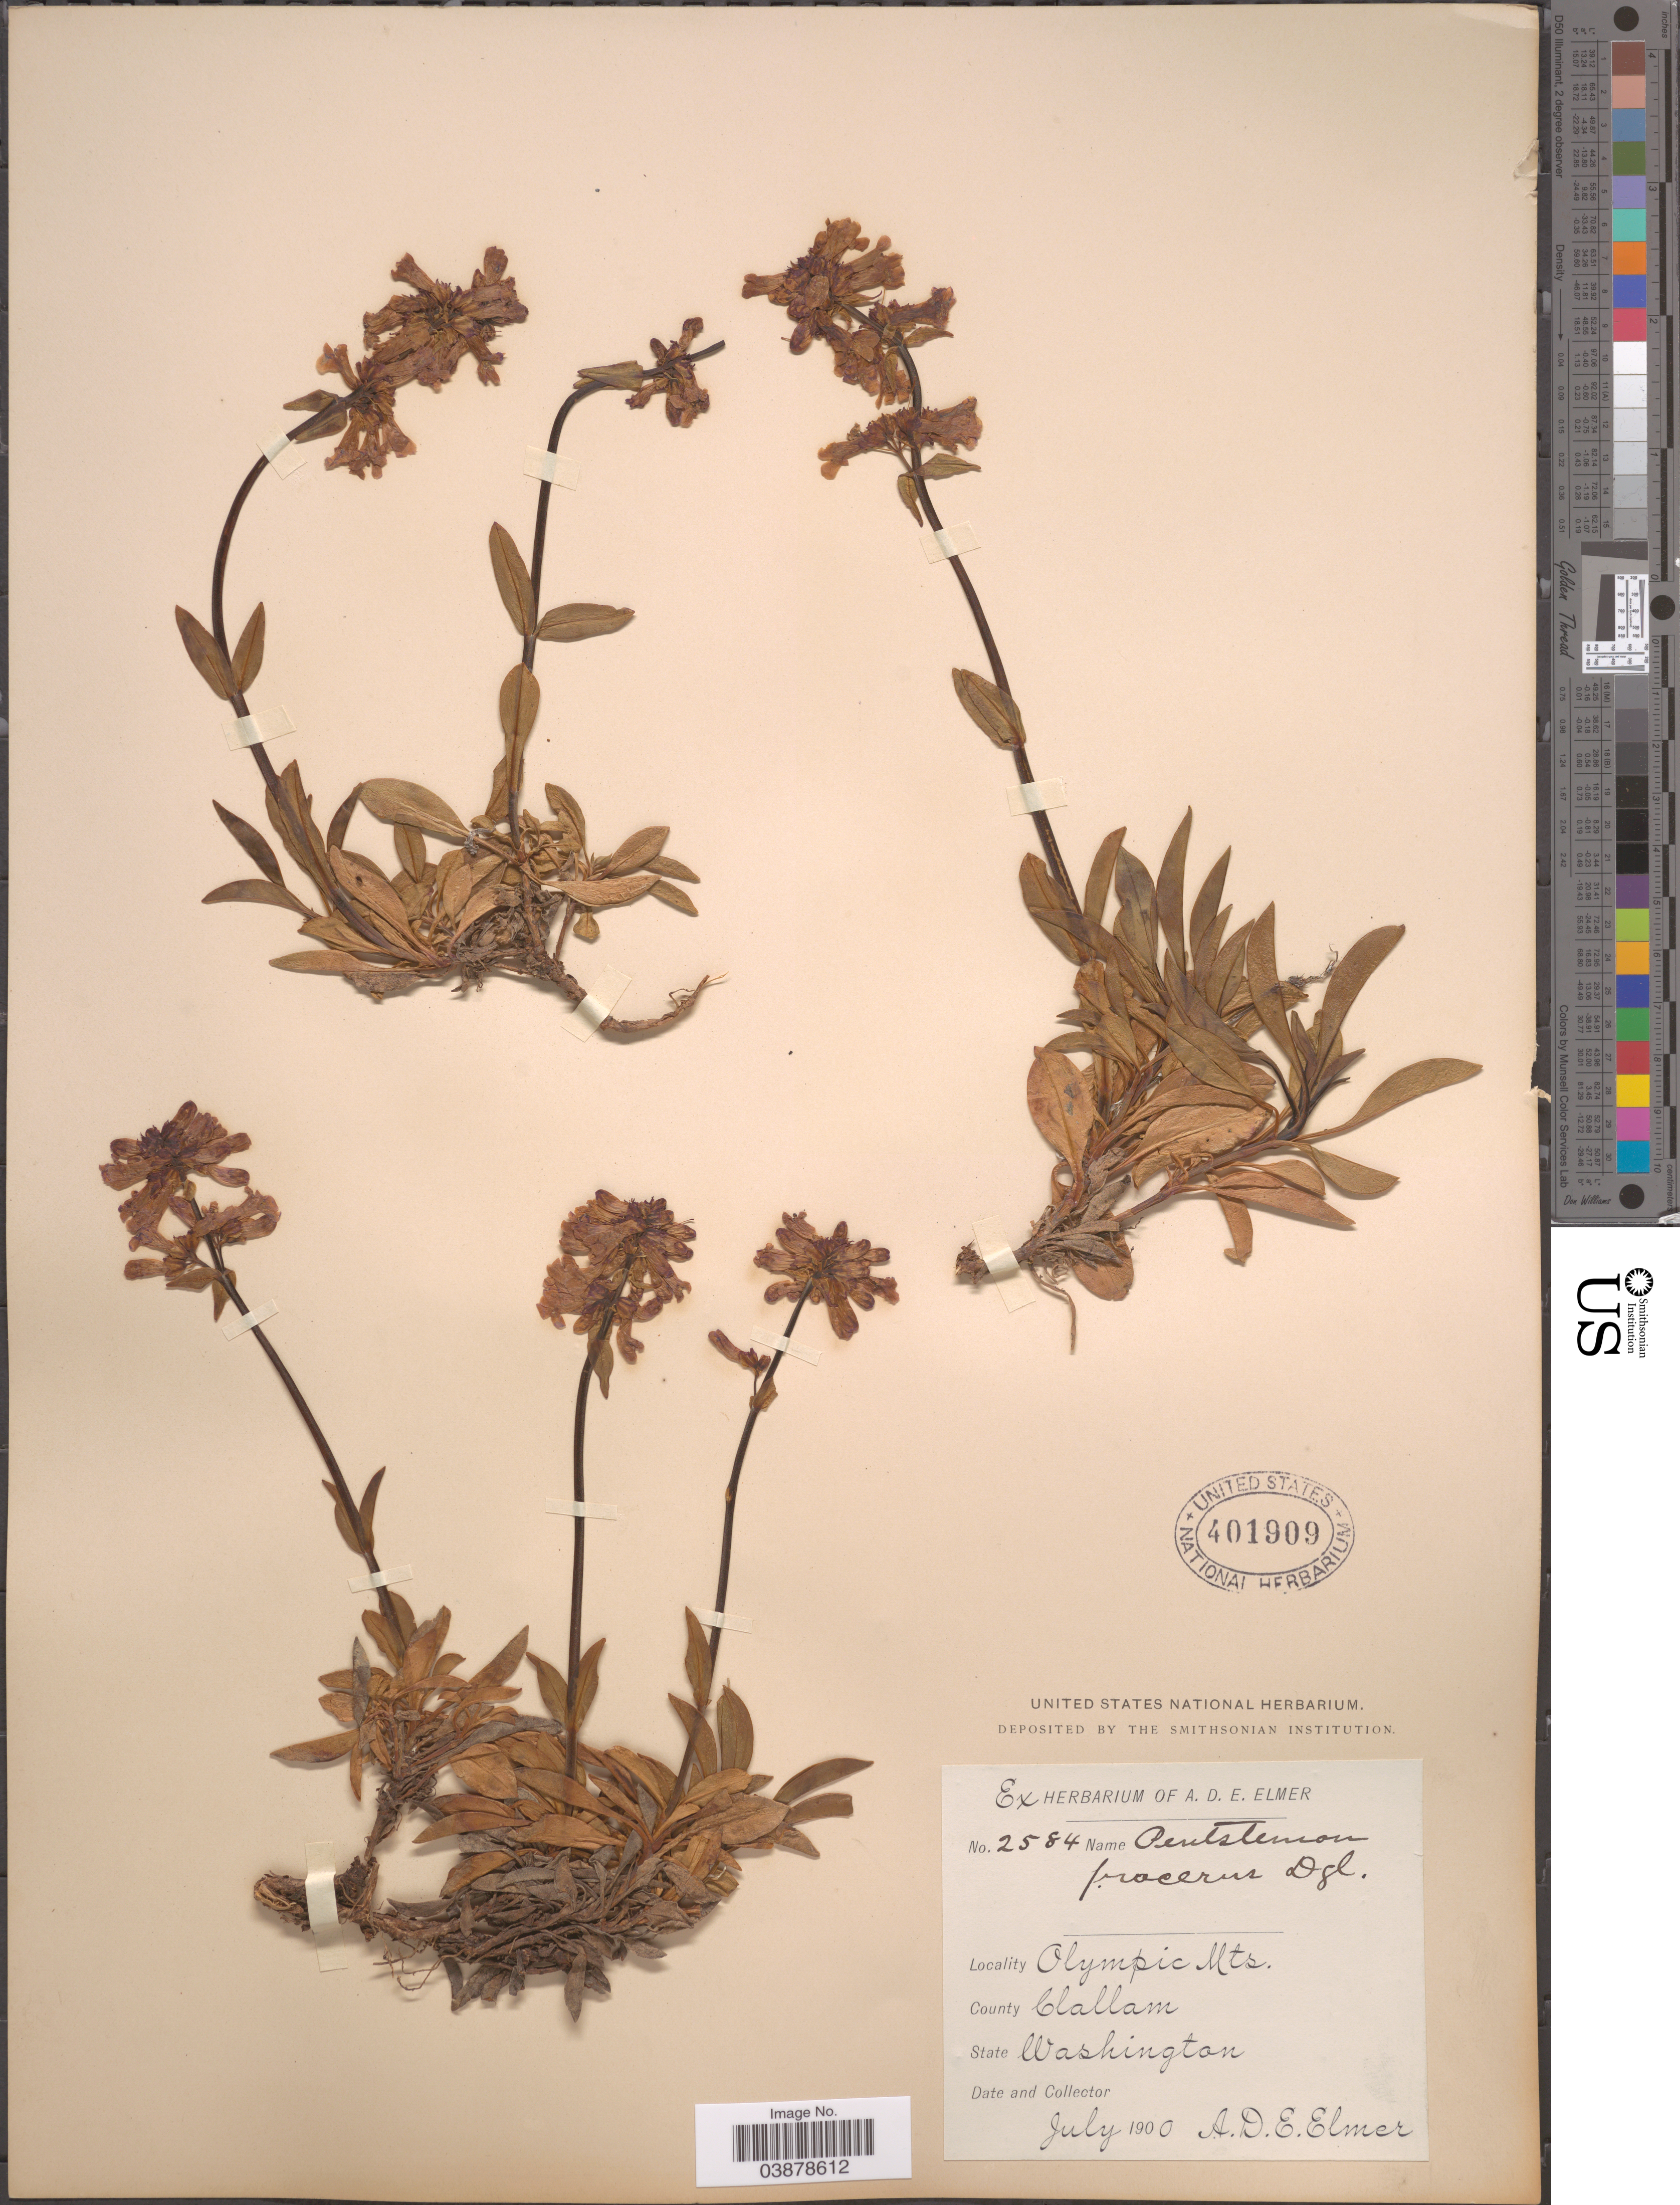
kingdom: Plantae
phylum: Tracheophyta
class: Magnoliopsida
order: Lamiales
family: Plantaginaceae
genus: Penstemon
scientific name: Penstemon tolmiei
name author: Hook.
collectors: A. D. E. Elmer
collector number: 2584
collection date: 1900-07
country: United States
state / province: Washington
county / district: Clallam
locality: Olympic Mts. County Clallam.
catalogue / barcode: US 401909